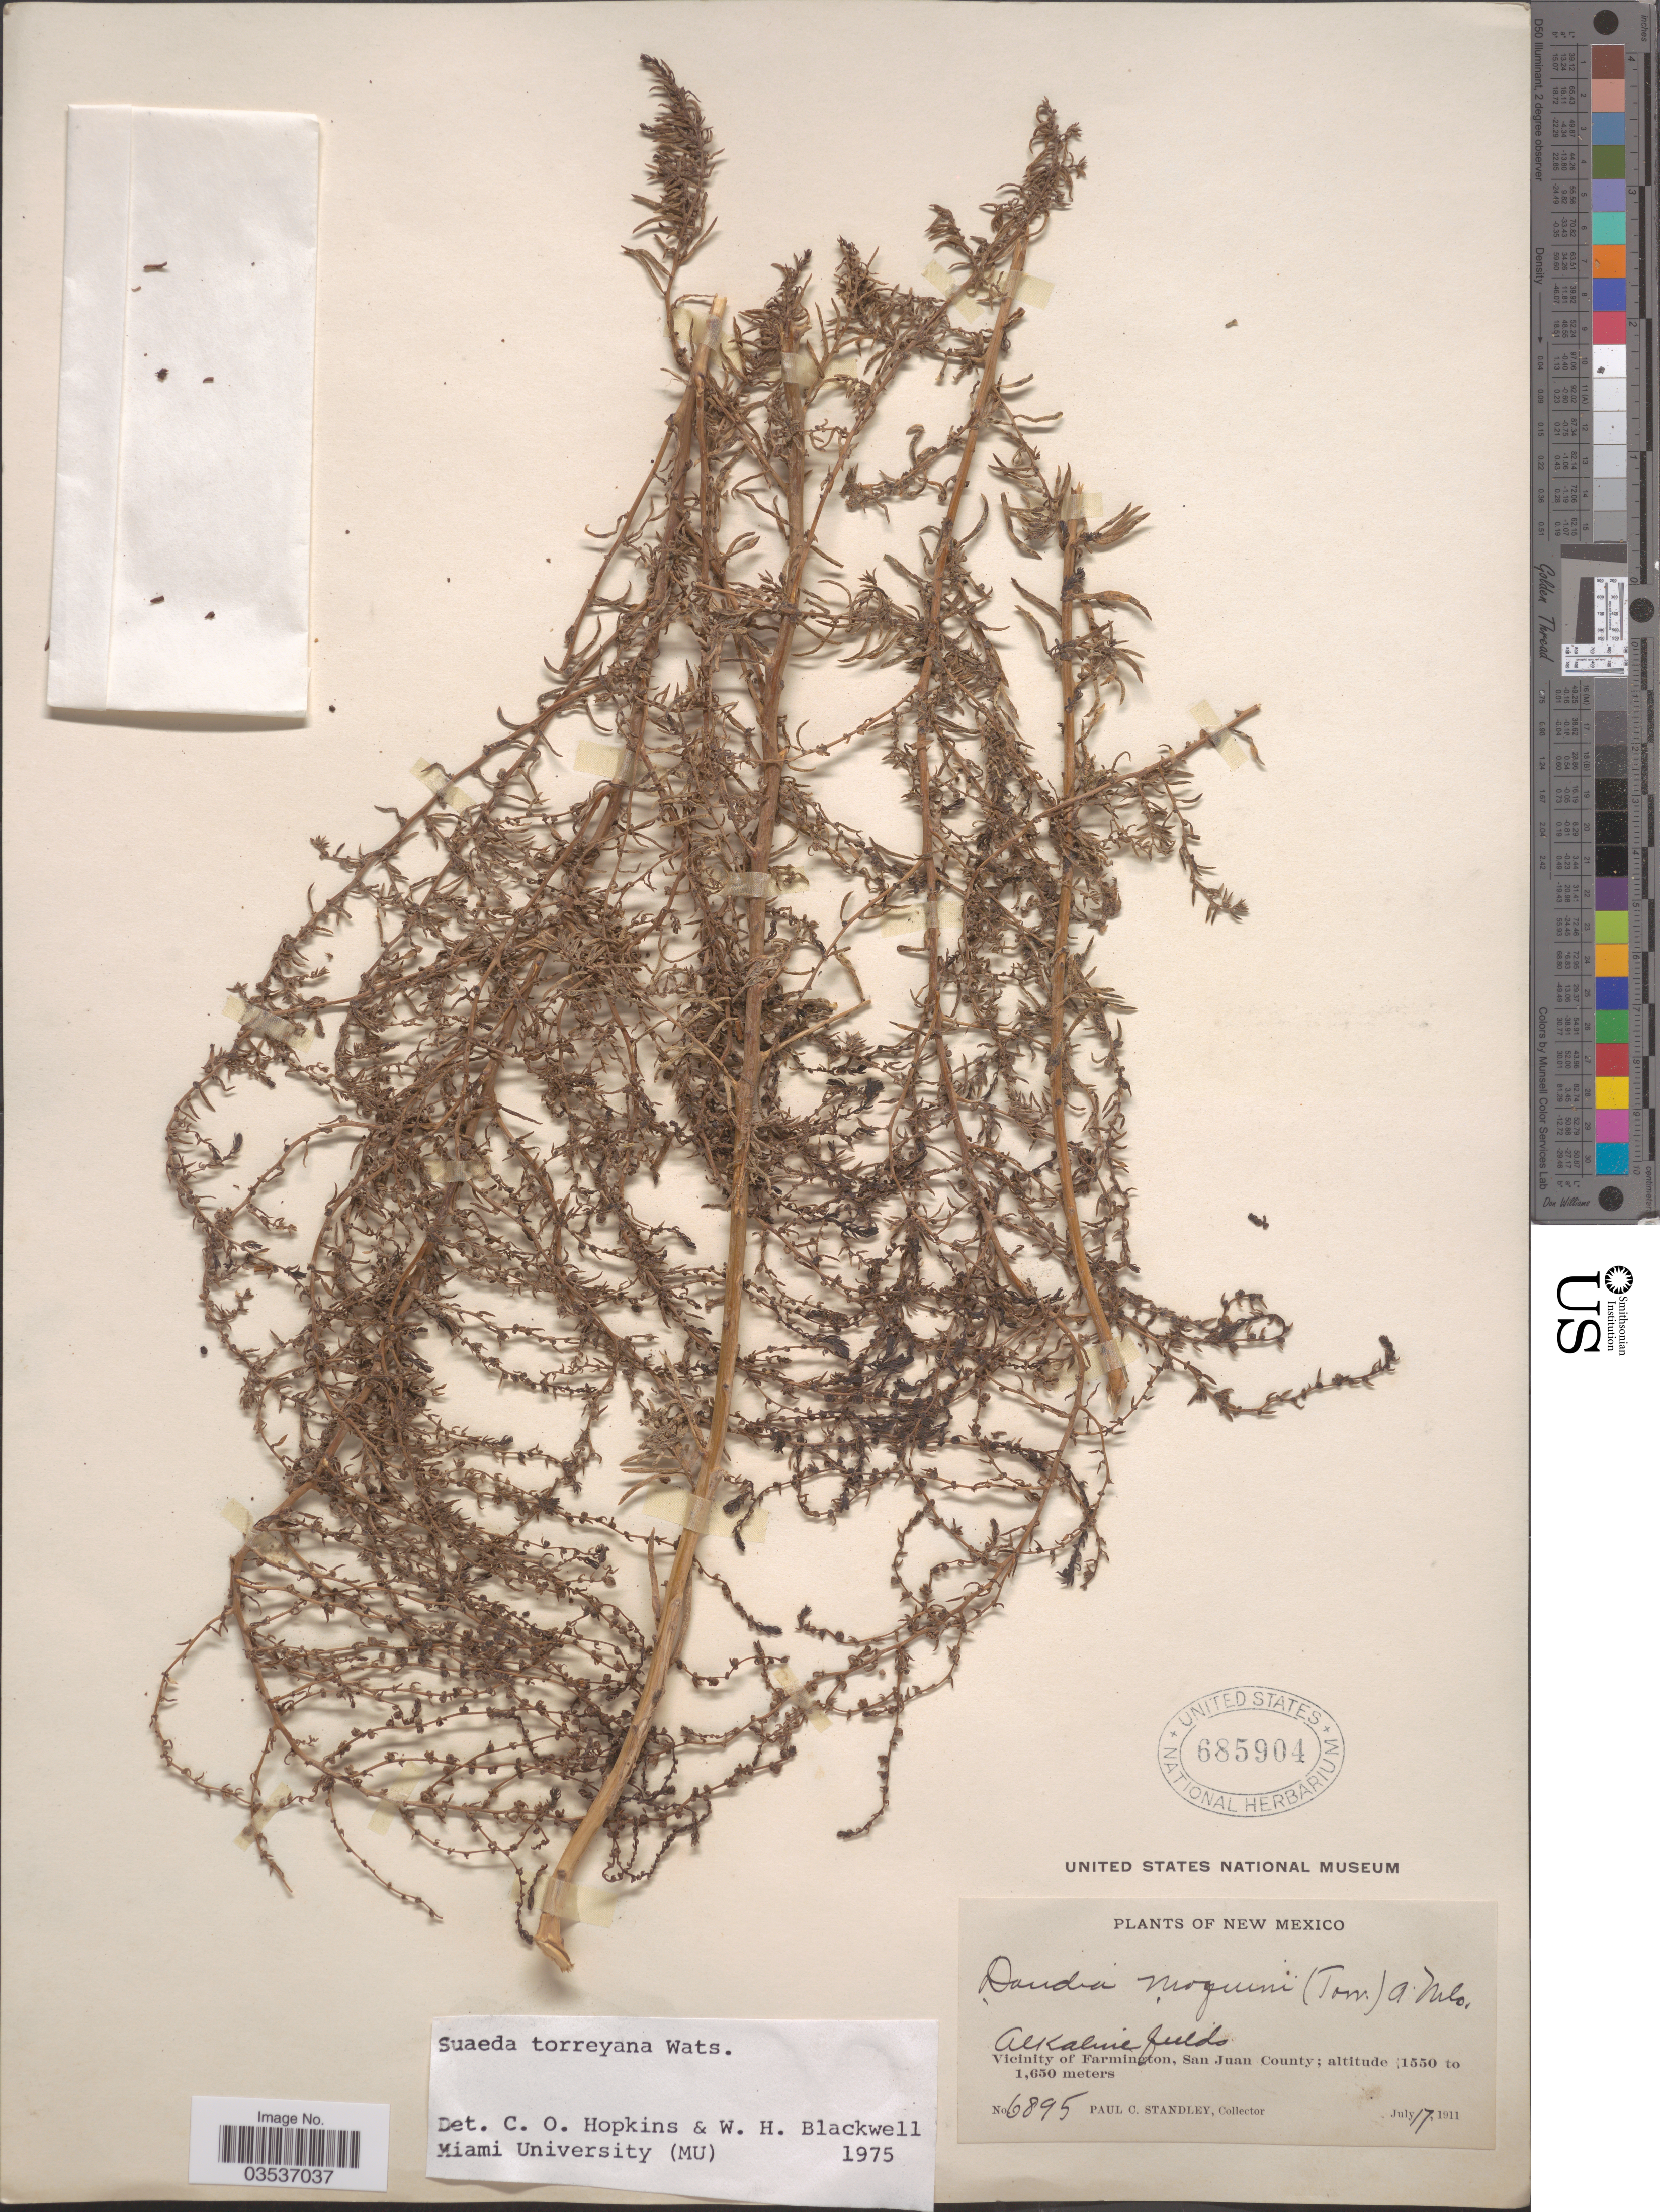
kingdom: Plantae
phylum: Tracheophyta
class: Magnoliopsida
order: Caryophyllales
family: Amaranthaceae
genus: Suaeda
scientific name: Suaeda torreyana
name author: S. Watson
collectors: P. C. Standley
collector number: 6895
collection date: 1911-07-17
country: United States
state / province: New Mexico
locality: Vicinity of Farmington, San Juan County.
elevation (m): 1550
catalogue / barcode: US 685904